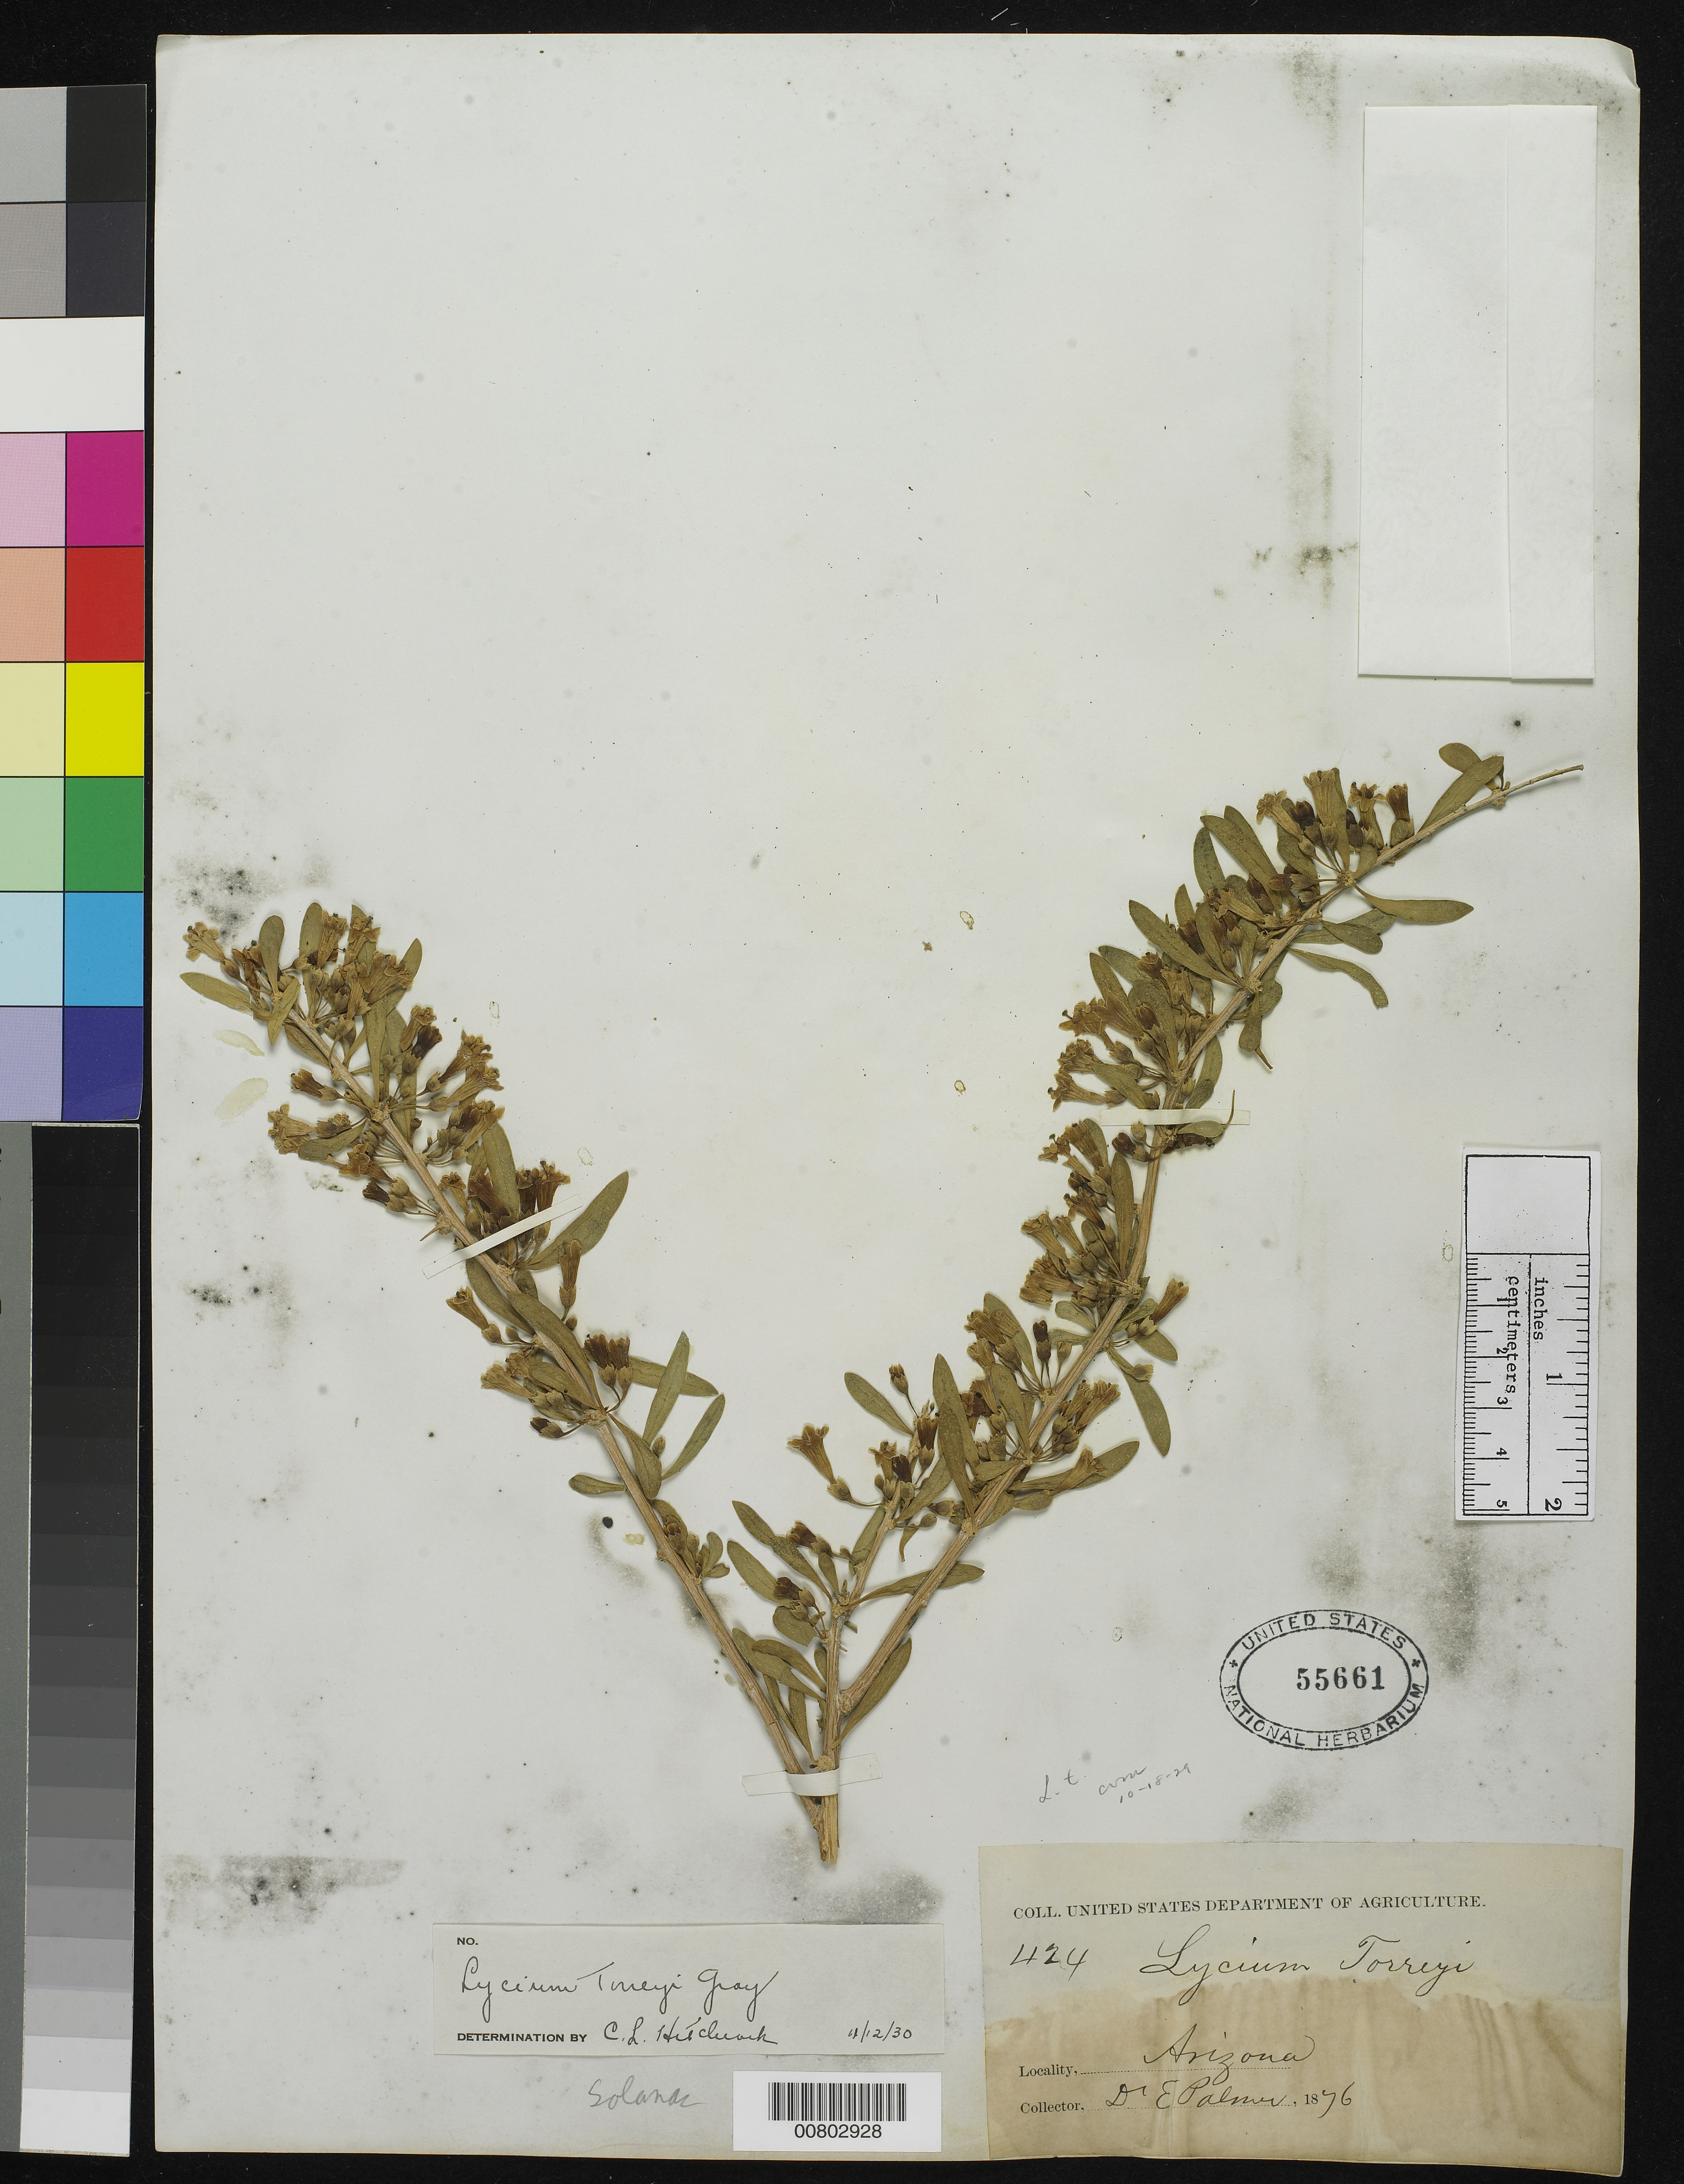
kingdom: Plantae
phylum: Tracheophyta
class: Magnoliopsida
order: Solanales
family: Solanaceae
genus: Lycium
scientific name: Lycium torreyi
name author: A. Gray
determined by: Hitchcock, Albert S.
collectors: E. Palmer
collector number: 424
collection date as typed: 1876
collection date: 1876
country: United States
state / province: Arizona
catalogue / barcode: US 55661